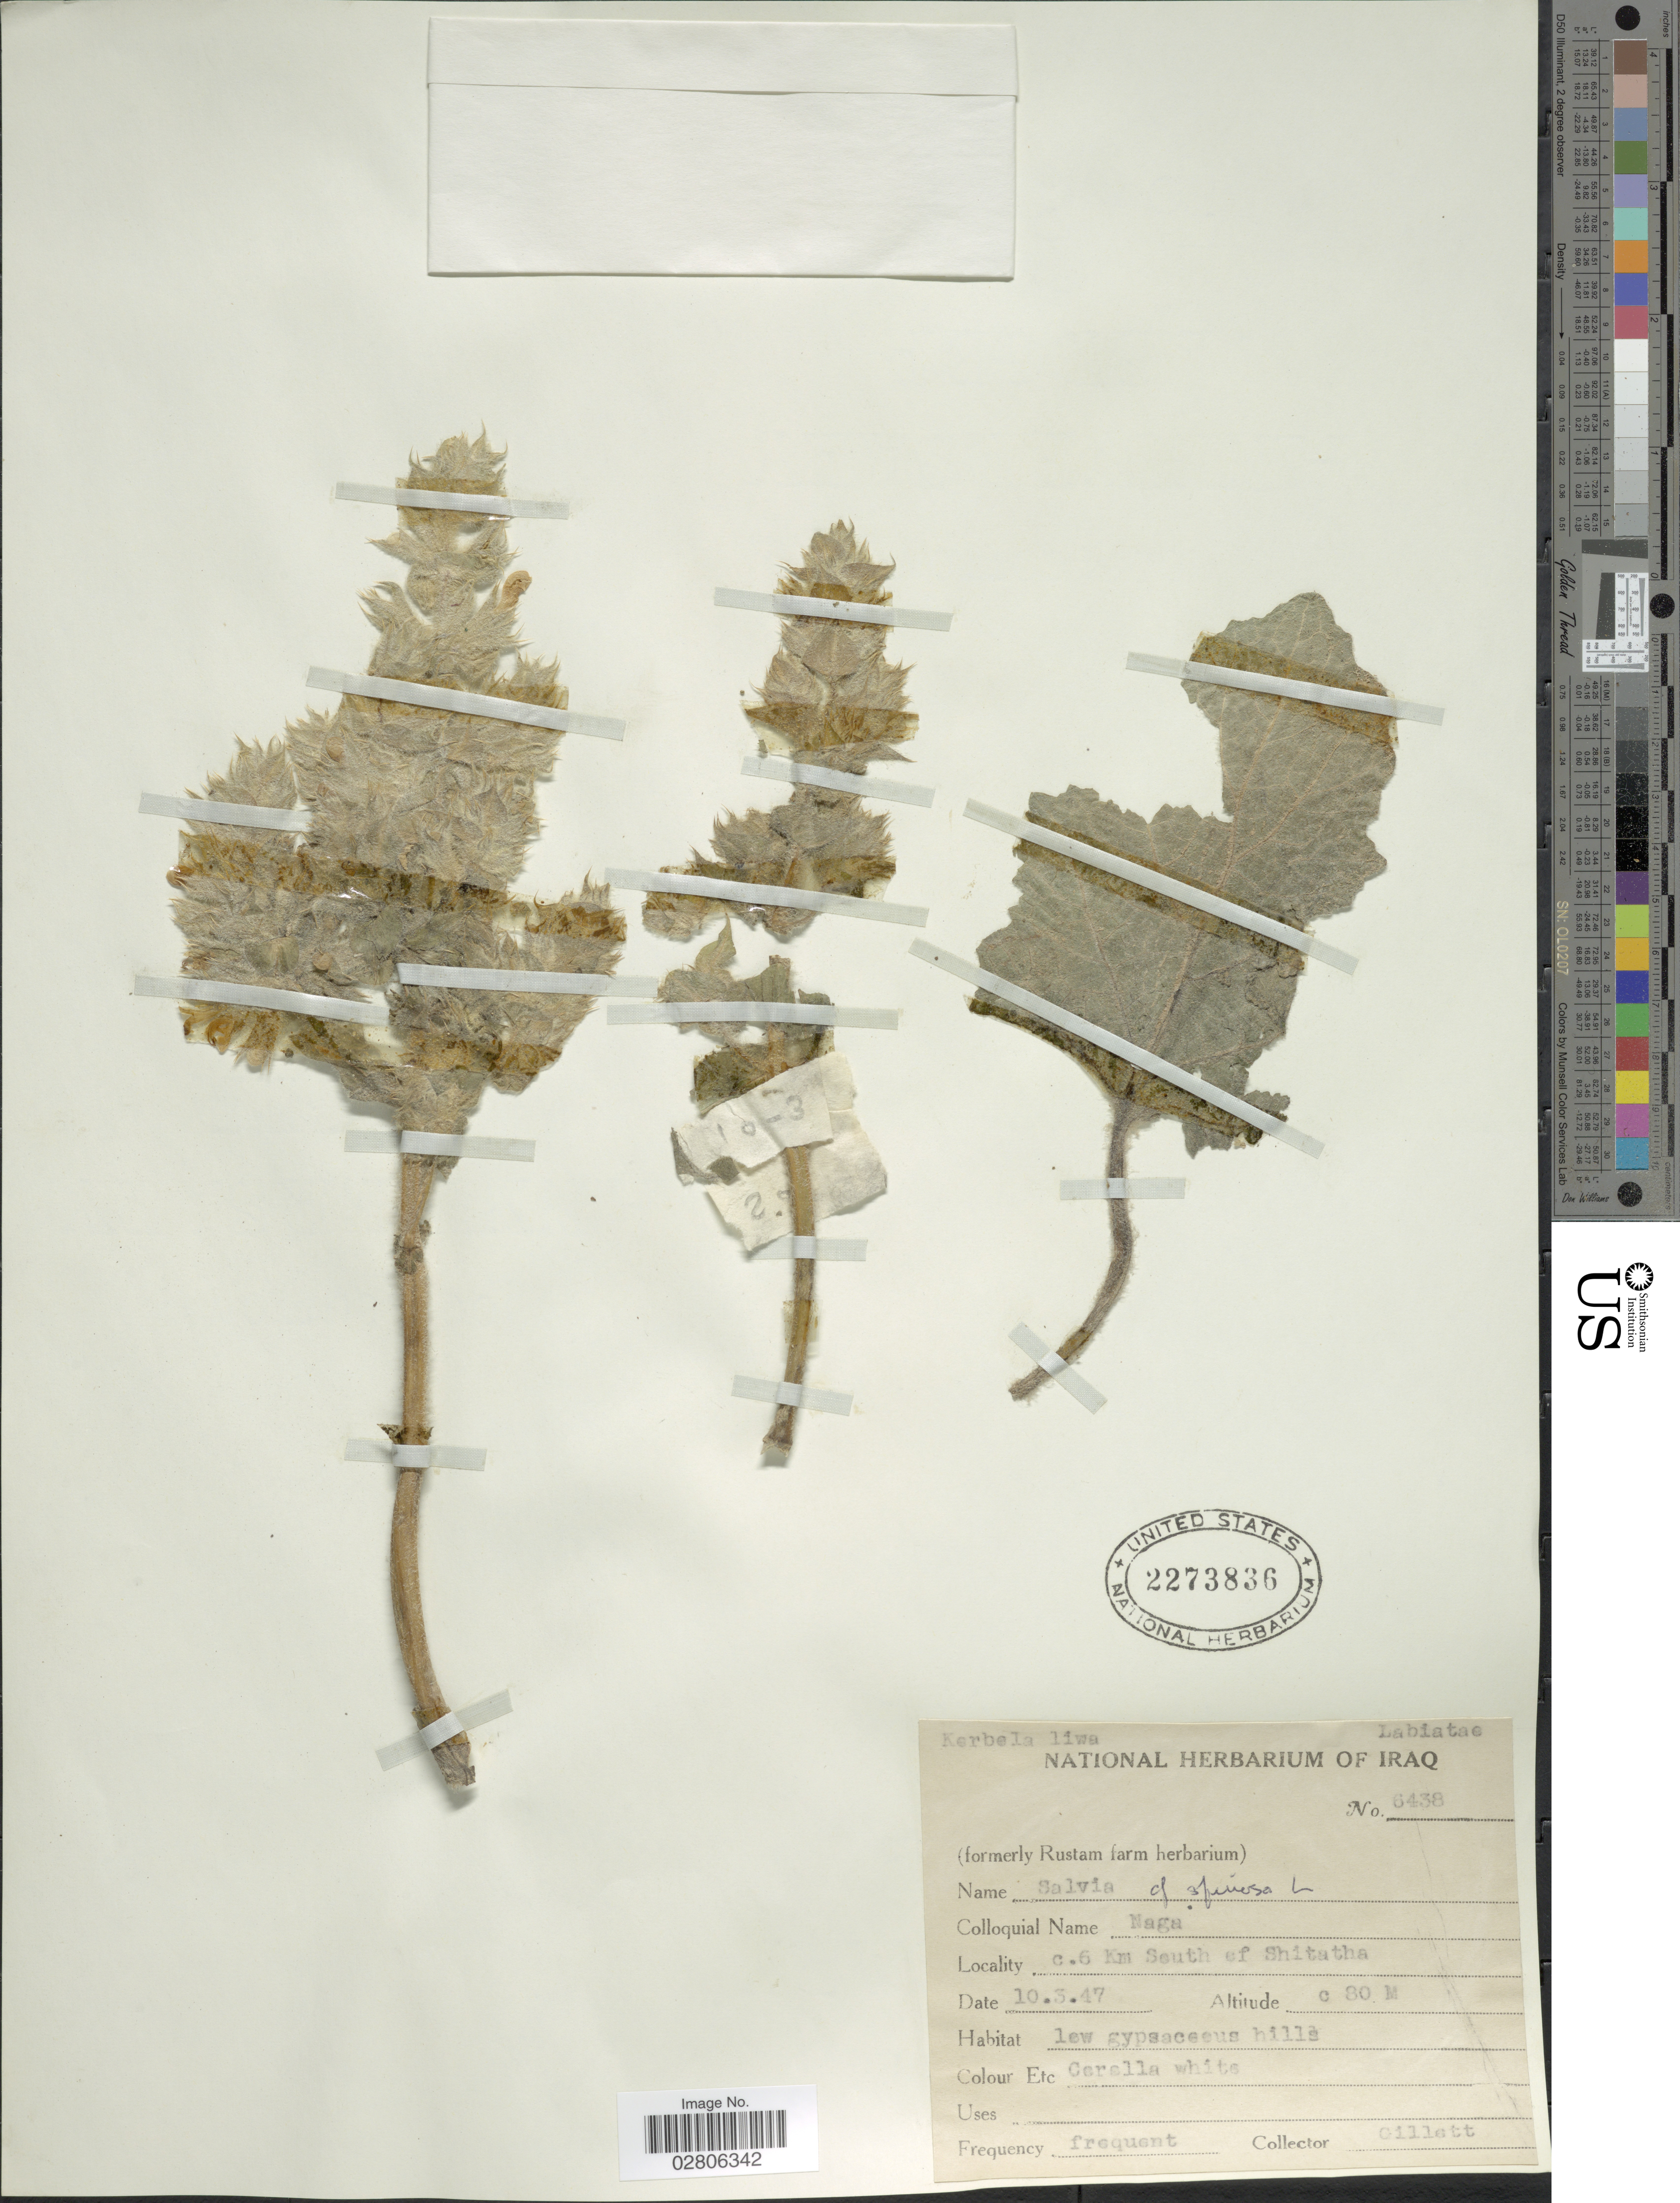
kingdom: Plantae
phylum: Tracheophyta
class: Magnoliopsida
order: Lamiales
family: Lamiaceae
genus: Salvia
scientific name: Salvia spinosa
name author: L.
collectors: Gillett, --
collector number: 6438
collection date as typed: Transcribed d/m/y: 10/3/47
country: Iraq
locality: Kerbela liwa, c. 6 Km South of Shitatha.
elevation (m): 80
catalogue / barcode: US 2273836